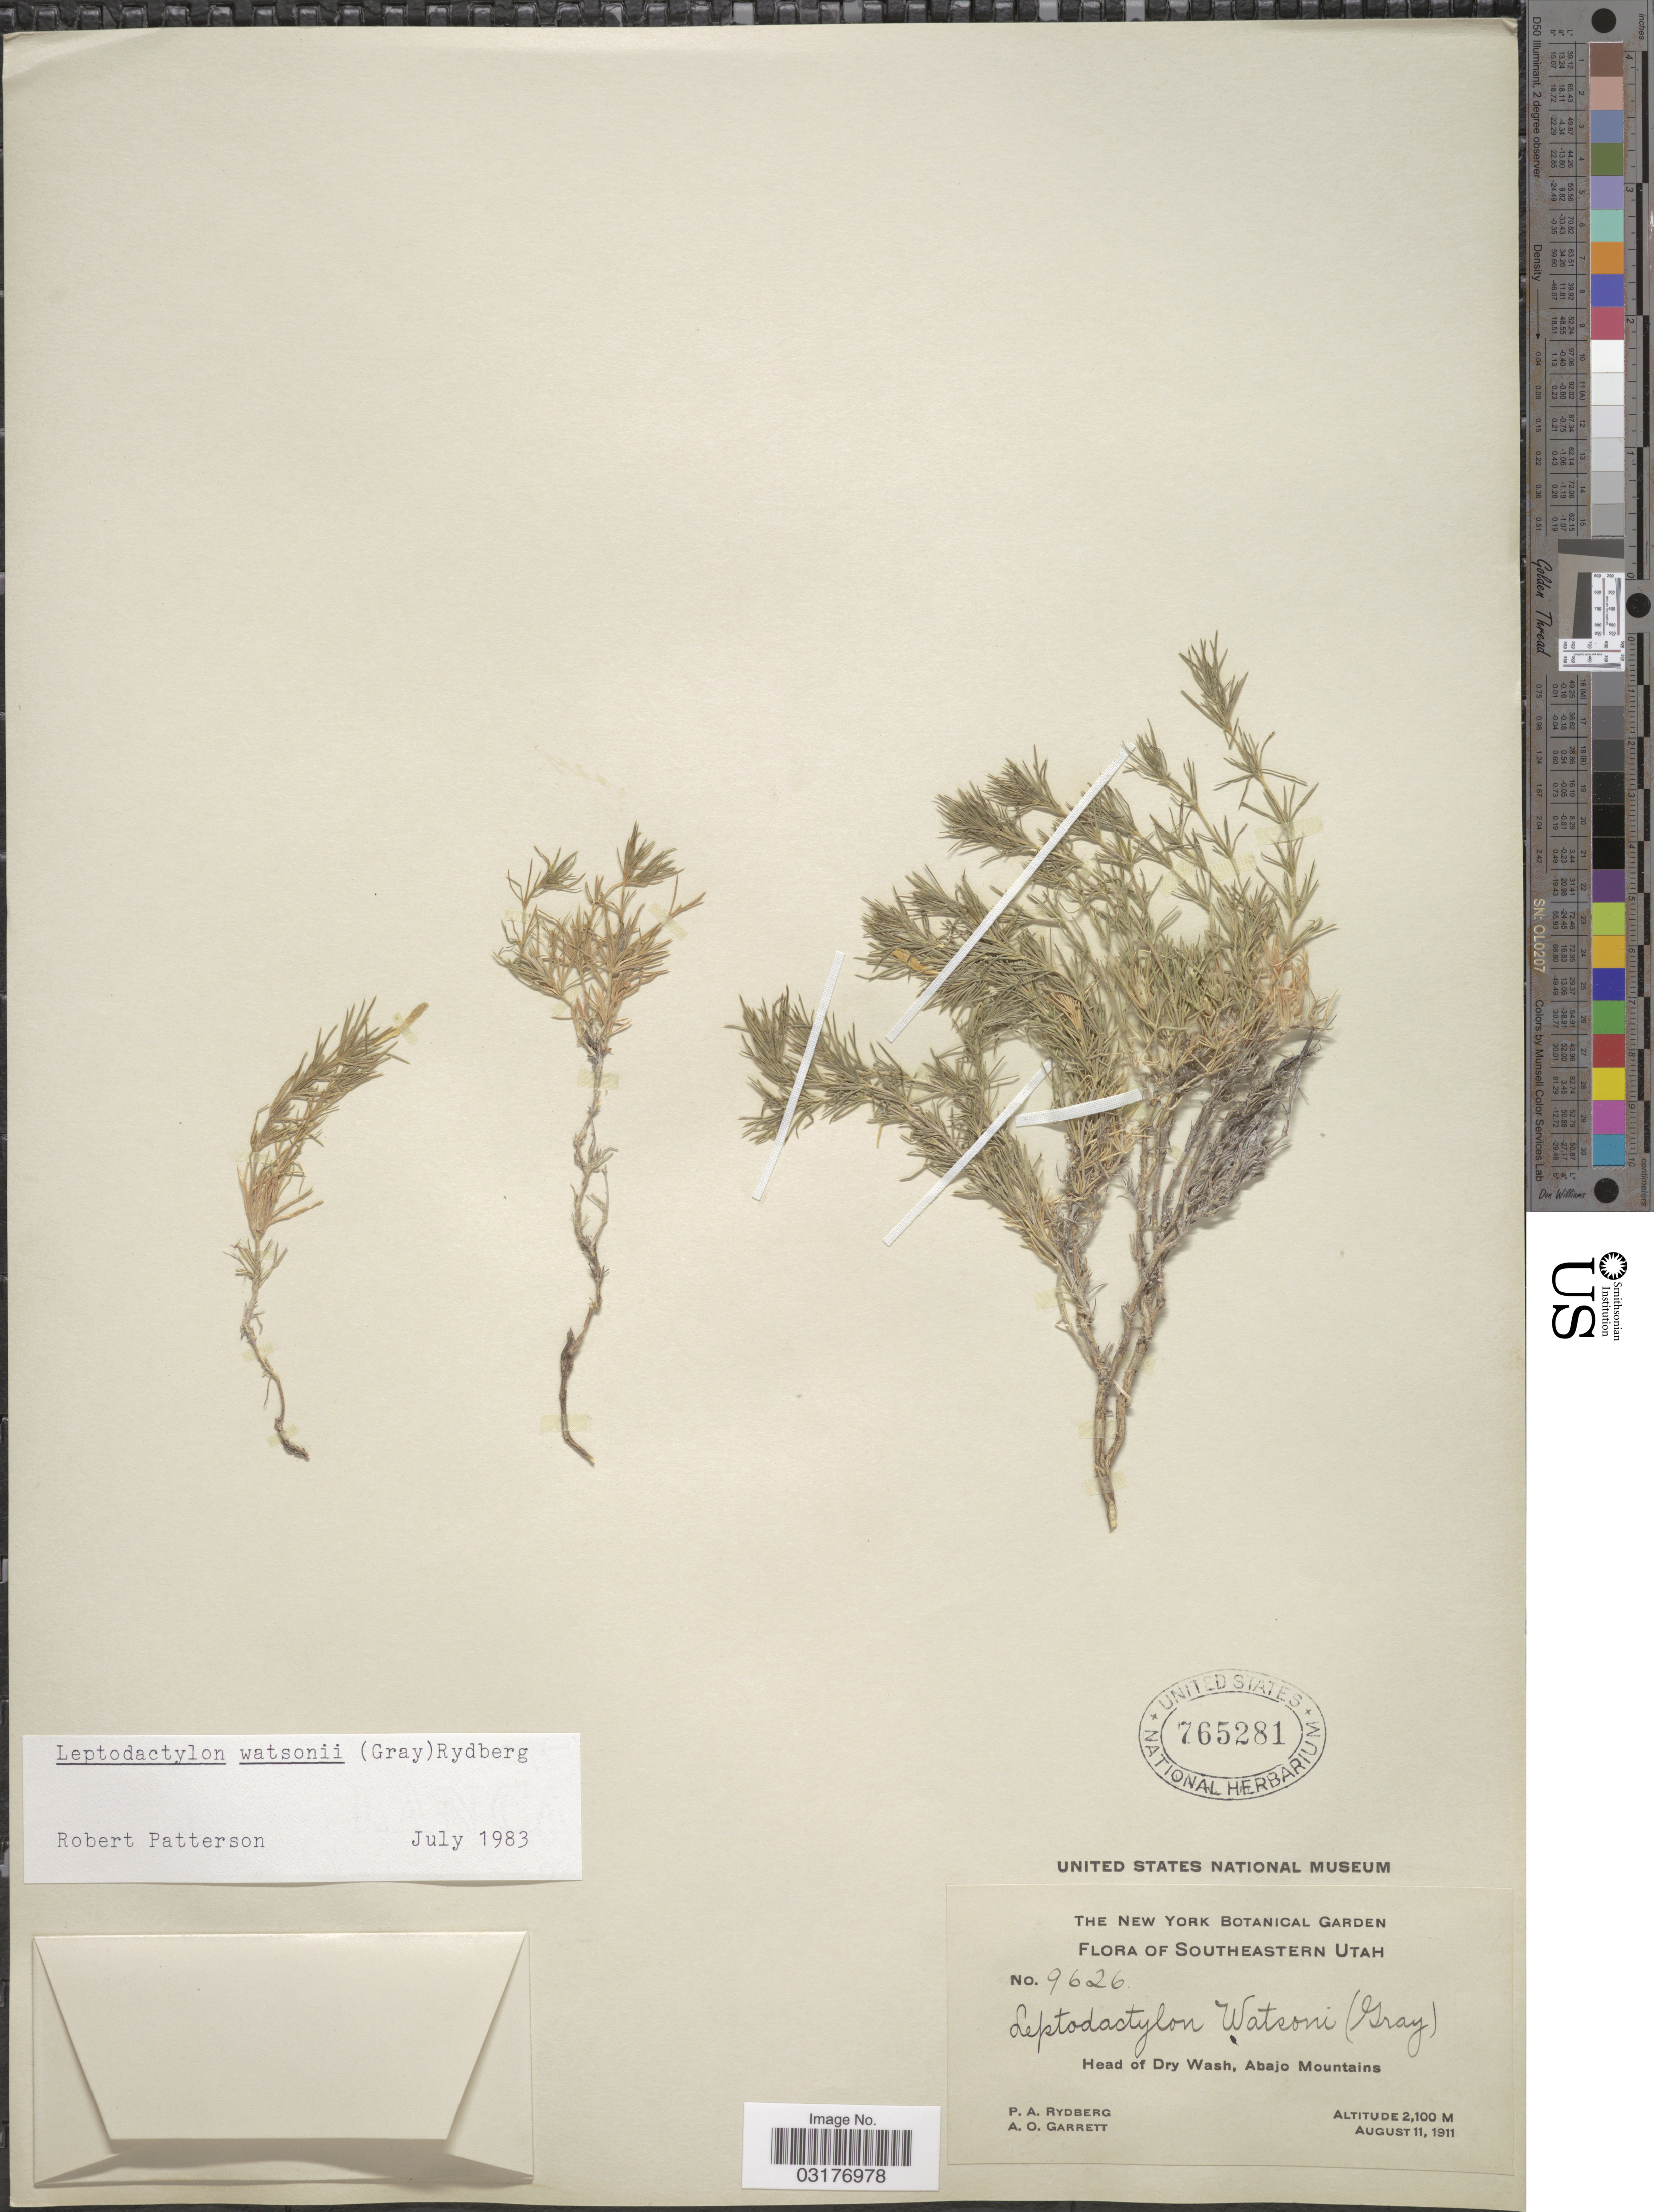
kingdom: Plantae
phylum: Tracheophyta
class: Magnoliopsida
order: Ericales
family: Polemoniaceae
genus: Linanthus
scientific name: Linanthus watsonii subsp. watsonii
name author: (A. Gray) Wherry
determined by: Strong, Mark T., (BOT), Smithsonian Institution - National Museum of Natural History (UNITED STATES)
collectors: P. A. Rydberg & A. O. Garrett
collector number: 9626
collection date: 1911-08-11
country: United States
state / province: Utah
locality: Southeastern Utah. Head of Dry Wash, Abajo Mountains.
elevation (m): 2100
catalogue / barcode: US 765281